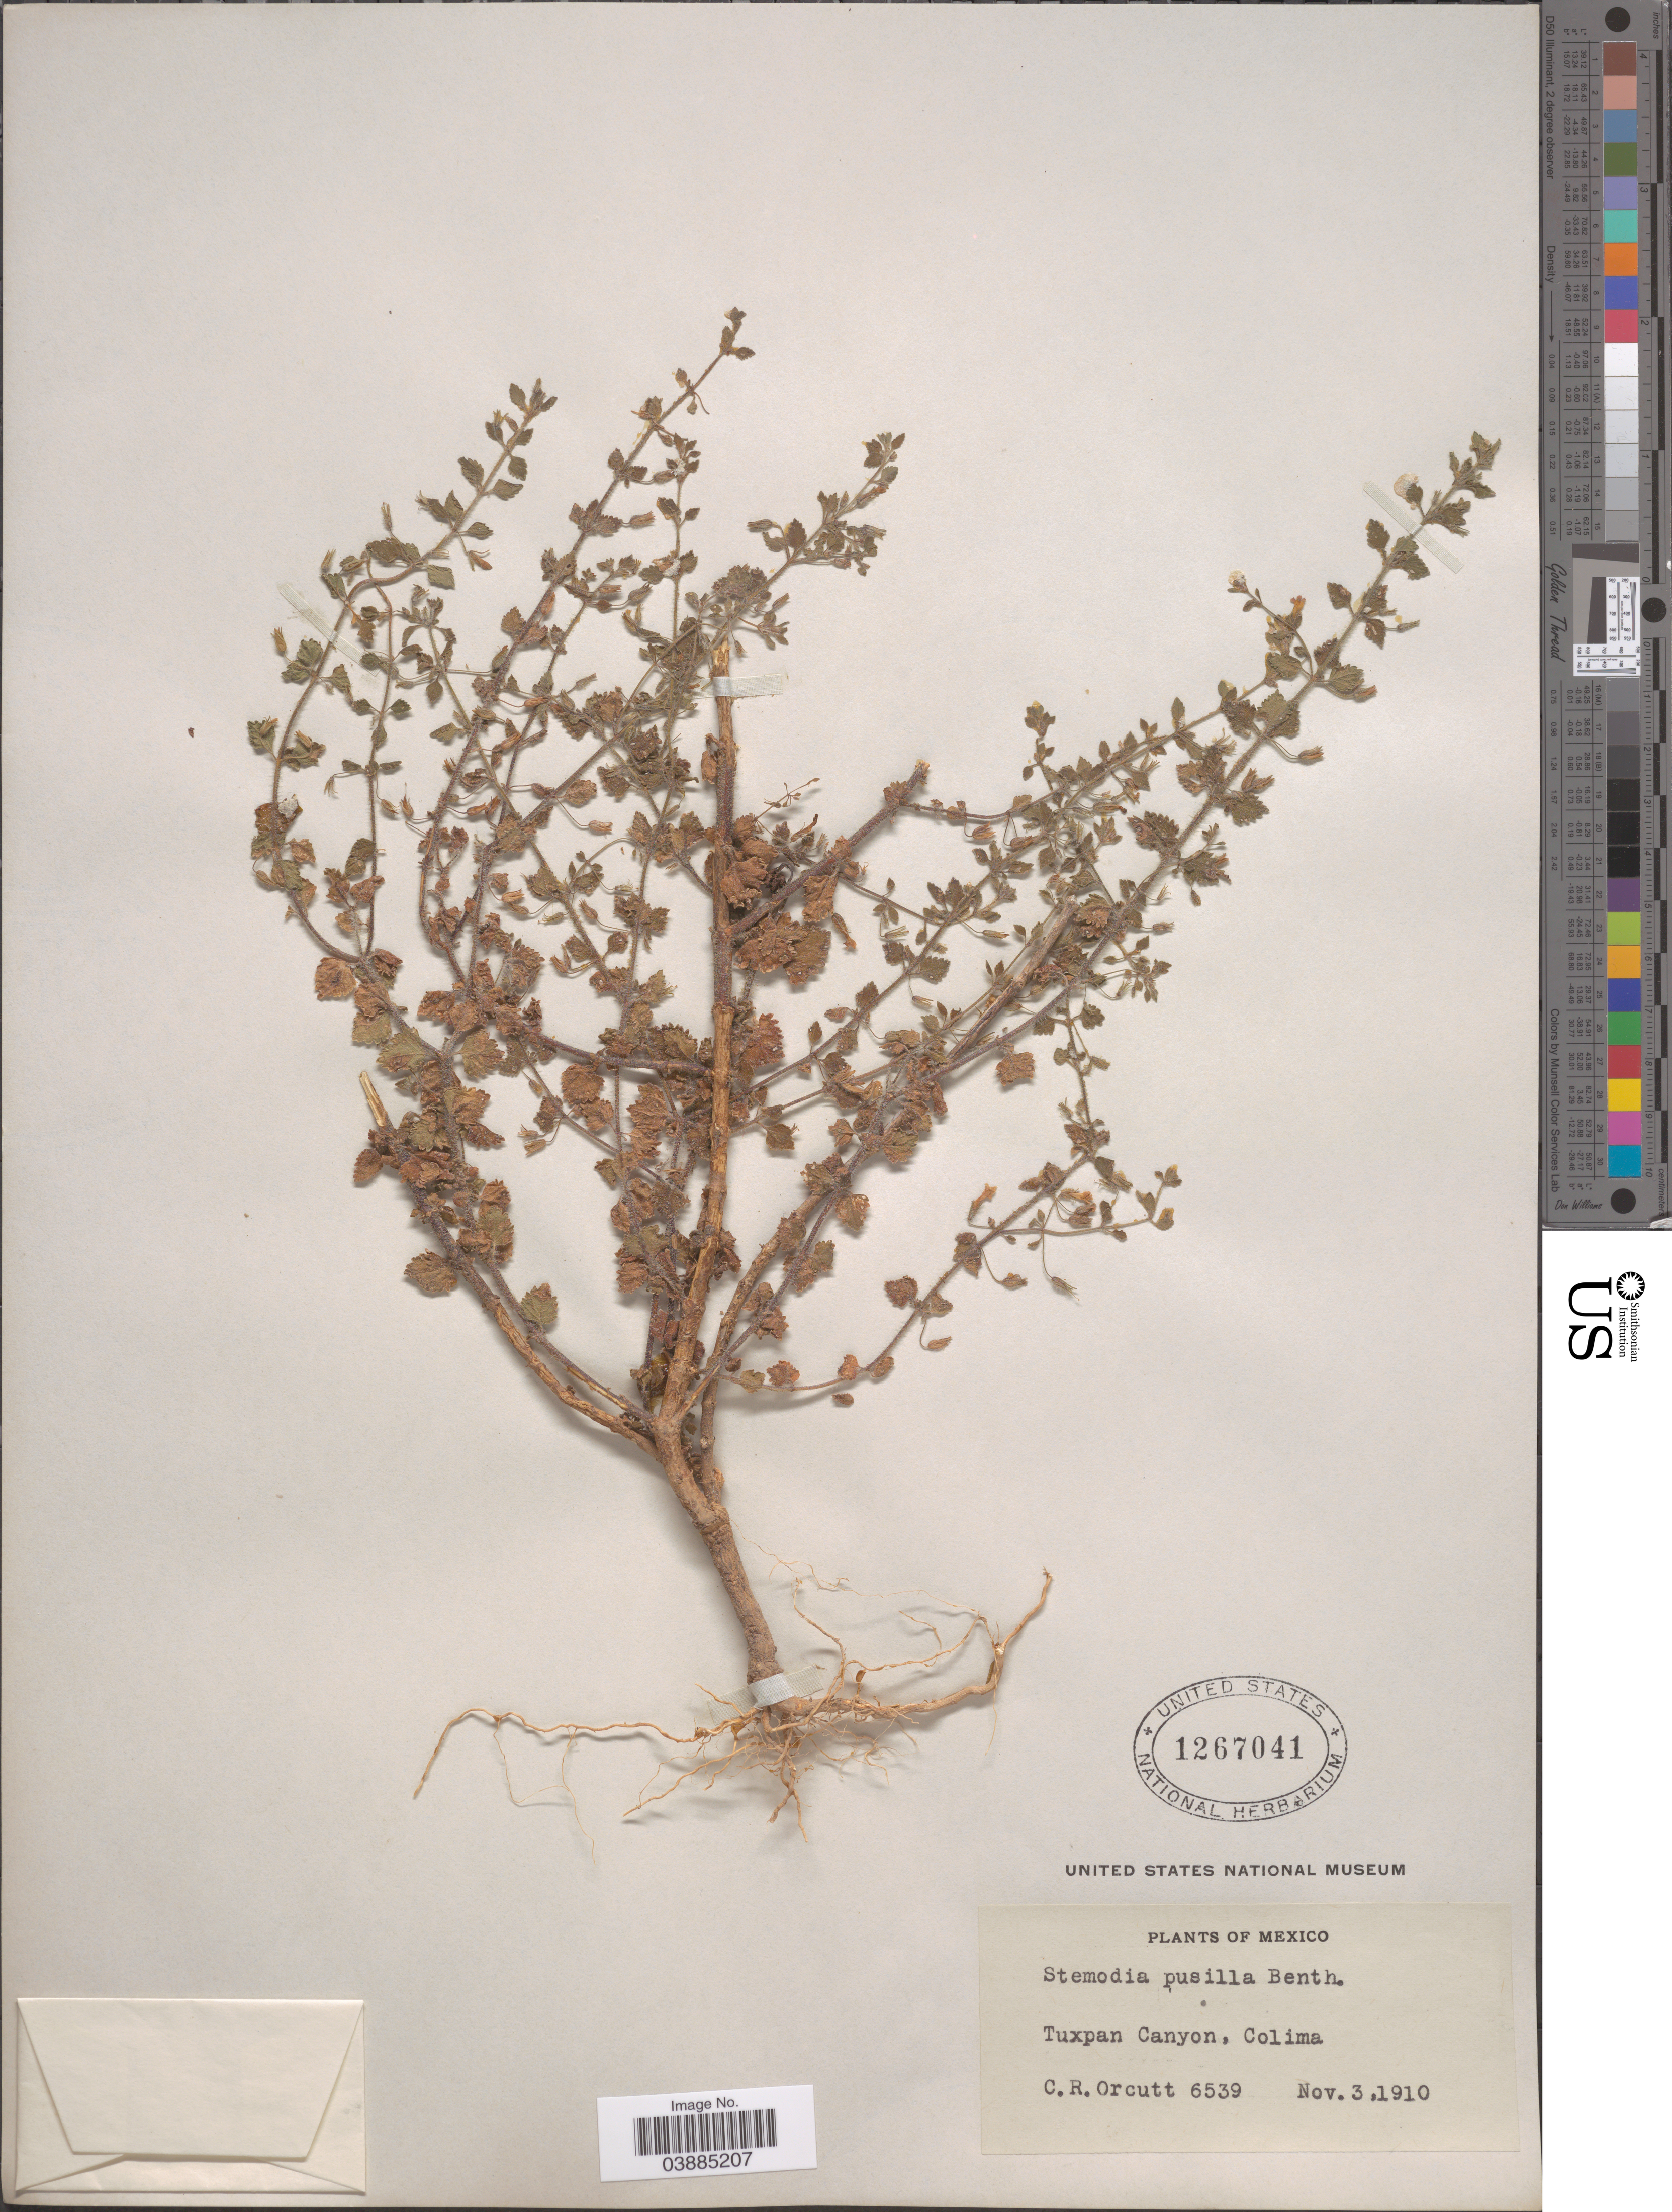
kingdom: Plantae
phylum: Tracheophyta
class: Magnoliopsida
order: Lamiales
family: Plantaginaceae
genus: Stemodia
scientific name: Stemodia pusilla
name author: Benth.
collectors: C. R. Orcutt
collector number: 6539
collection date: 1910-11-03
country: Mexico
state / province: Colima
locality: Tuxpan Canyon.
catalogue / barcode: US 1267041